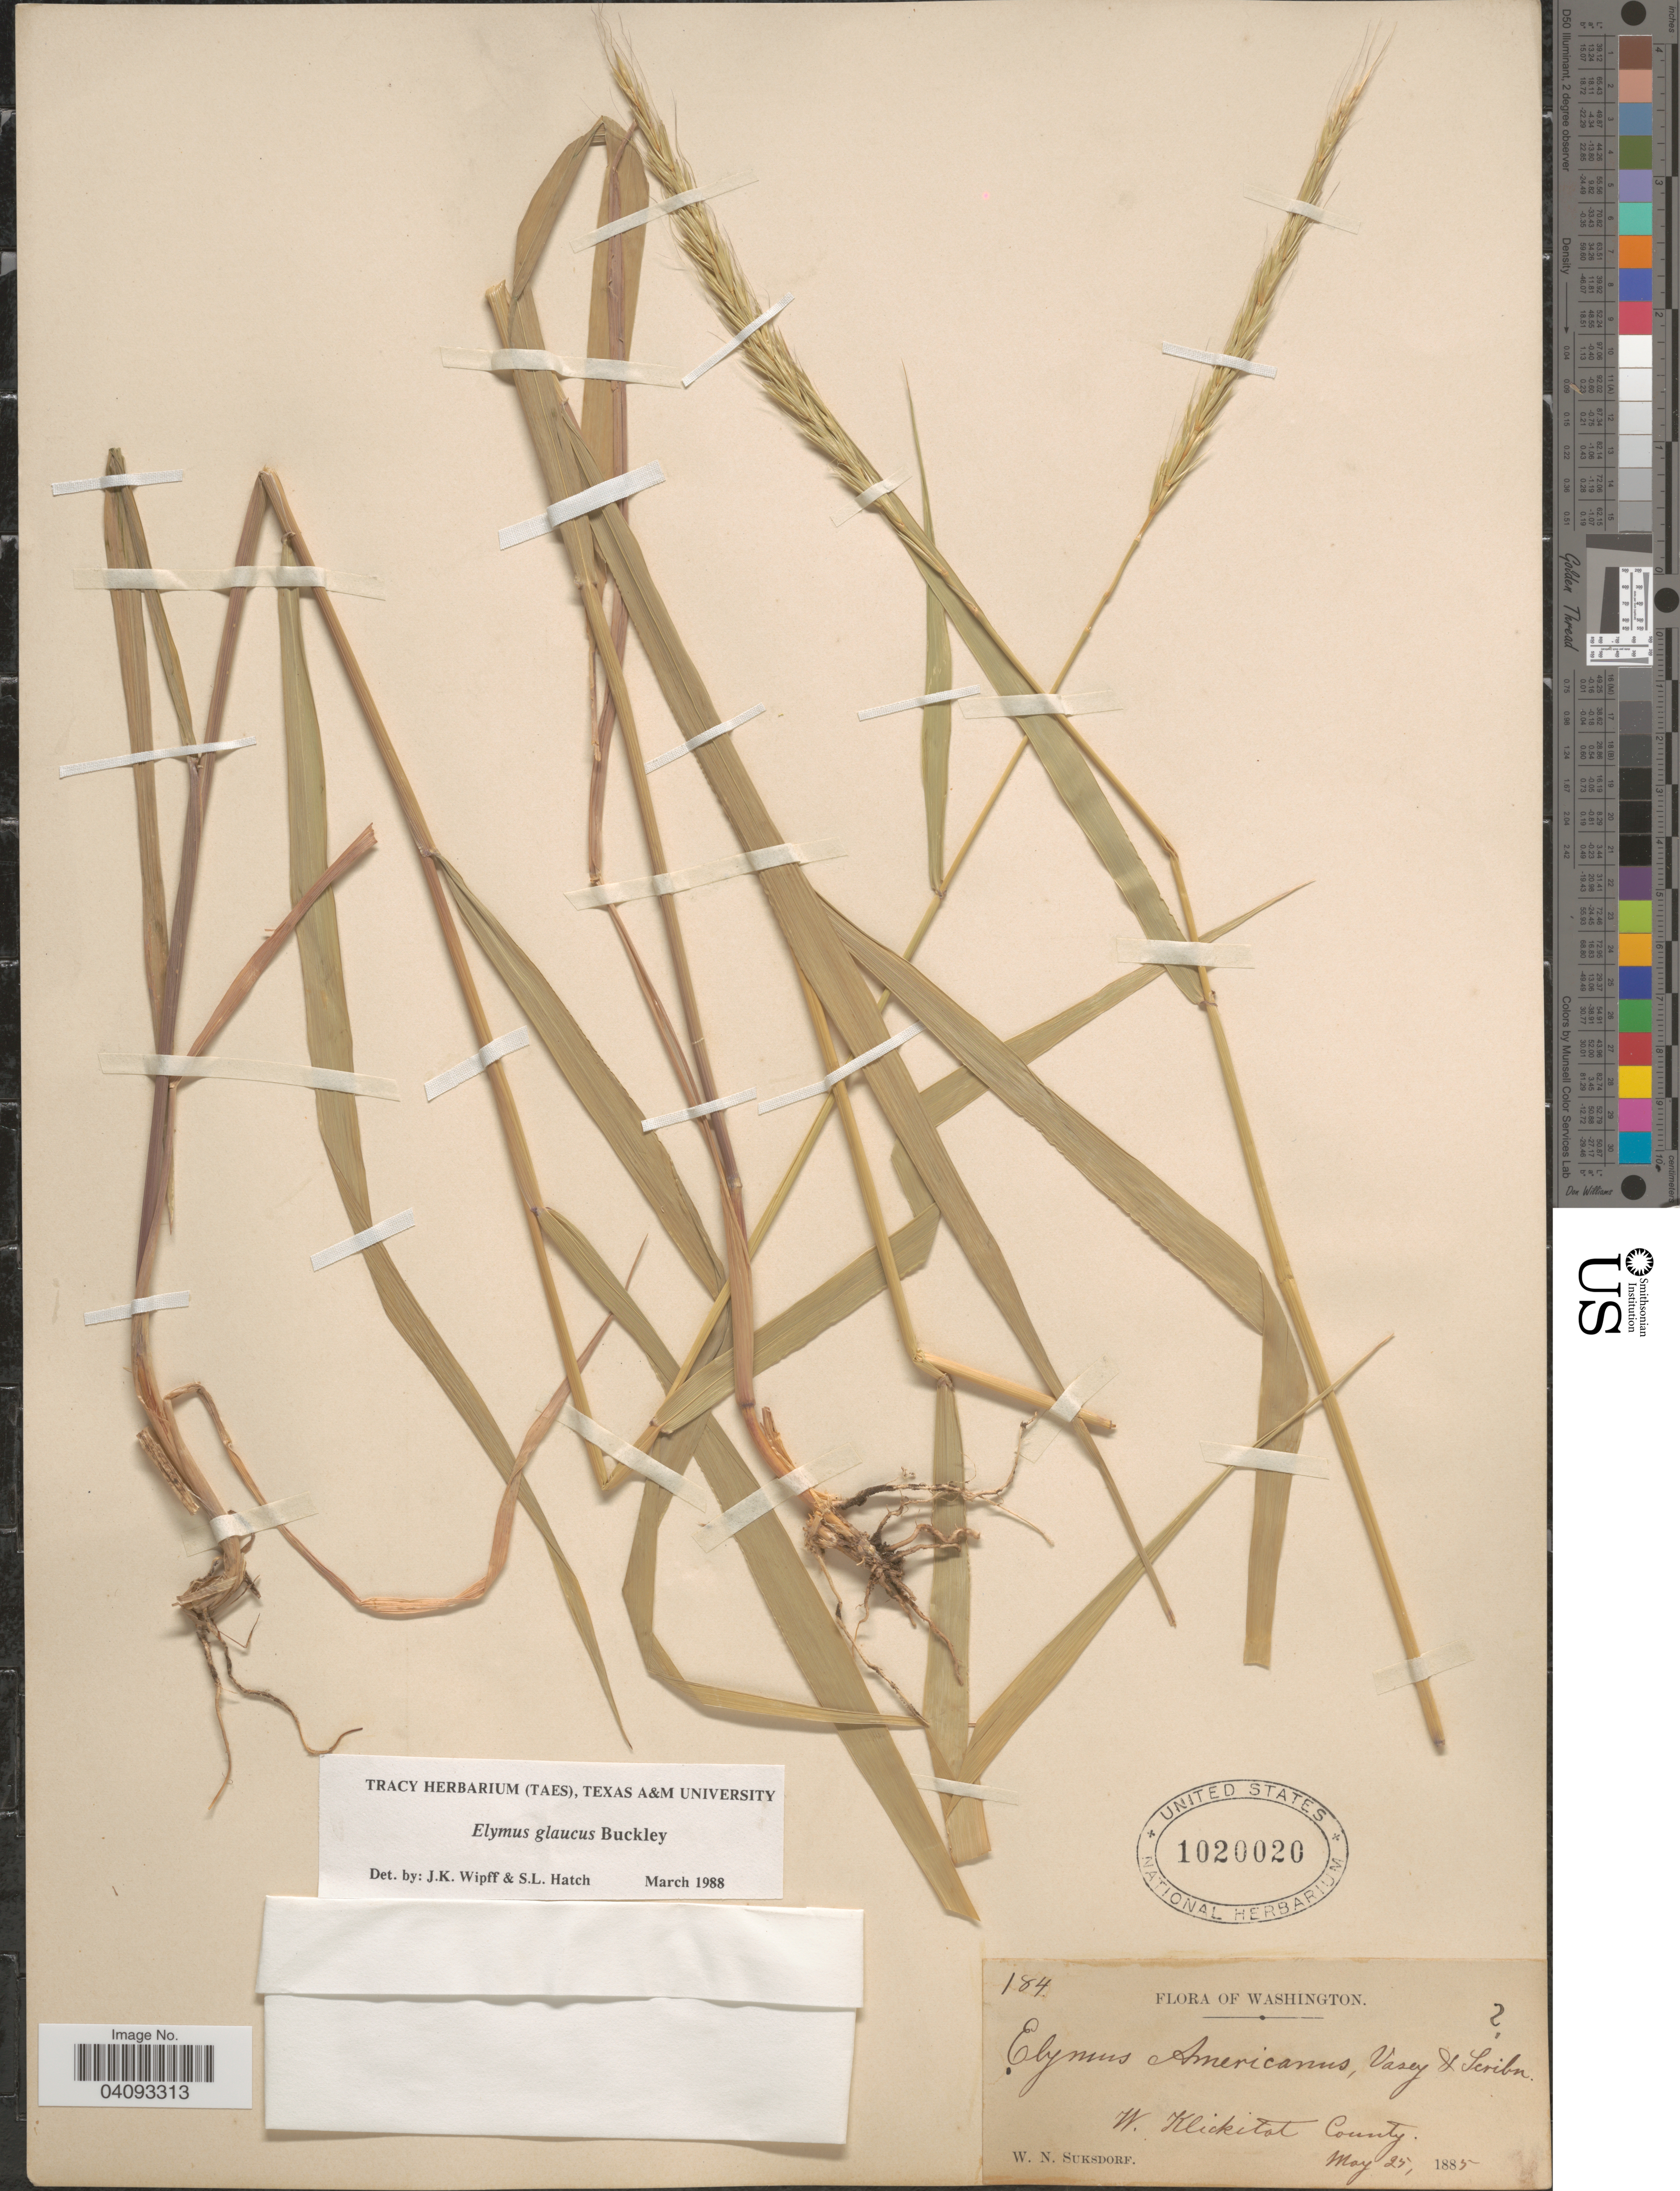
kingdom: Plantae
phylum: Tracheophyta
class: Liliopsida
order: Poales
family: Poaceae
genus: Elymus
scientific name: Elymus glaucus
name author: Buckley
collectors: W. N. Suksdorf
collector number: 184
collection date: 1885-05-25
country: United States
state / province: Washington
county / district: Klickitat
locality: W. Klickitat County.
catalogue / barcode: US 1020020